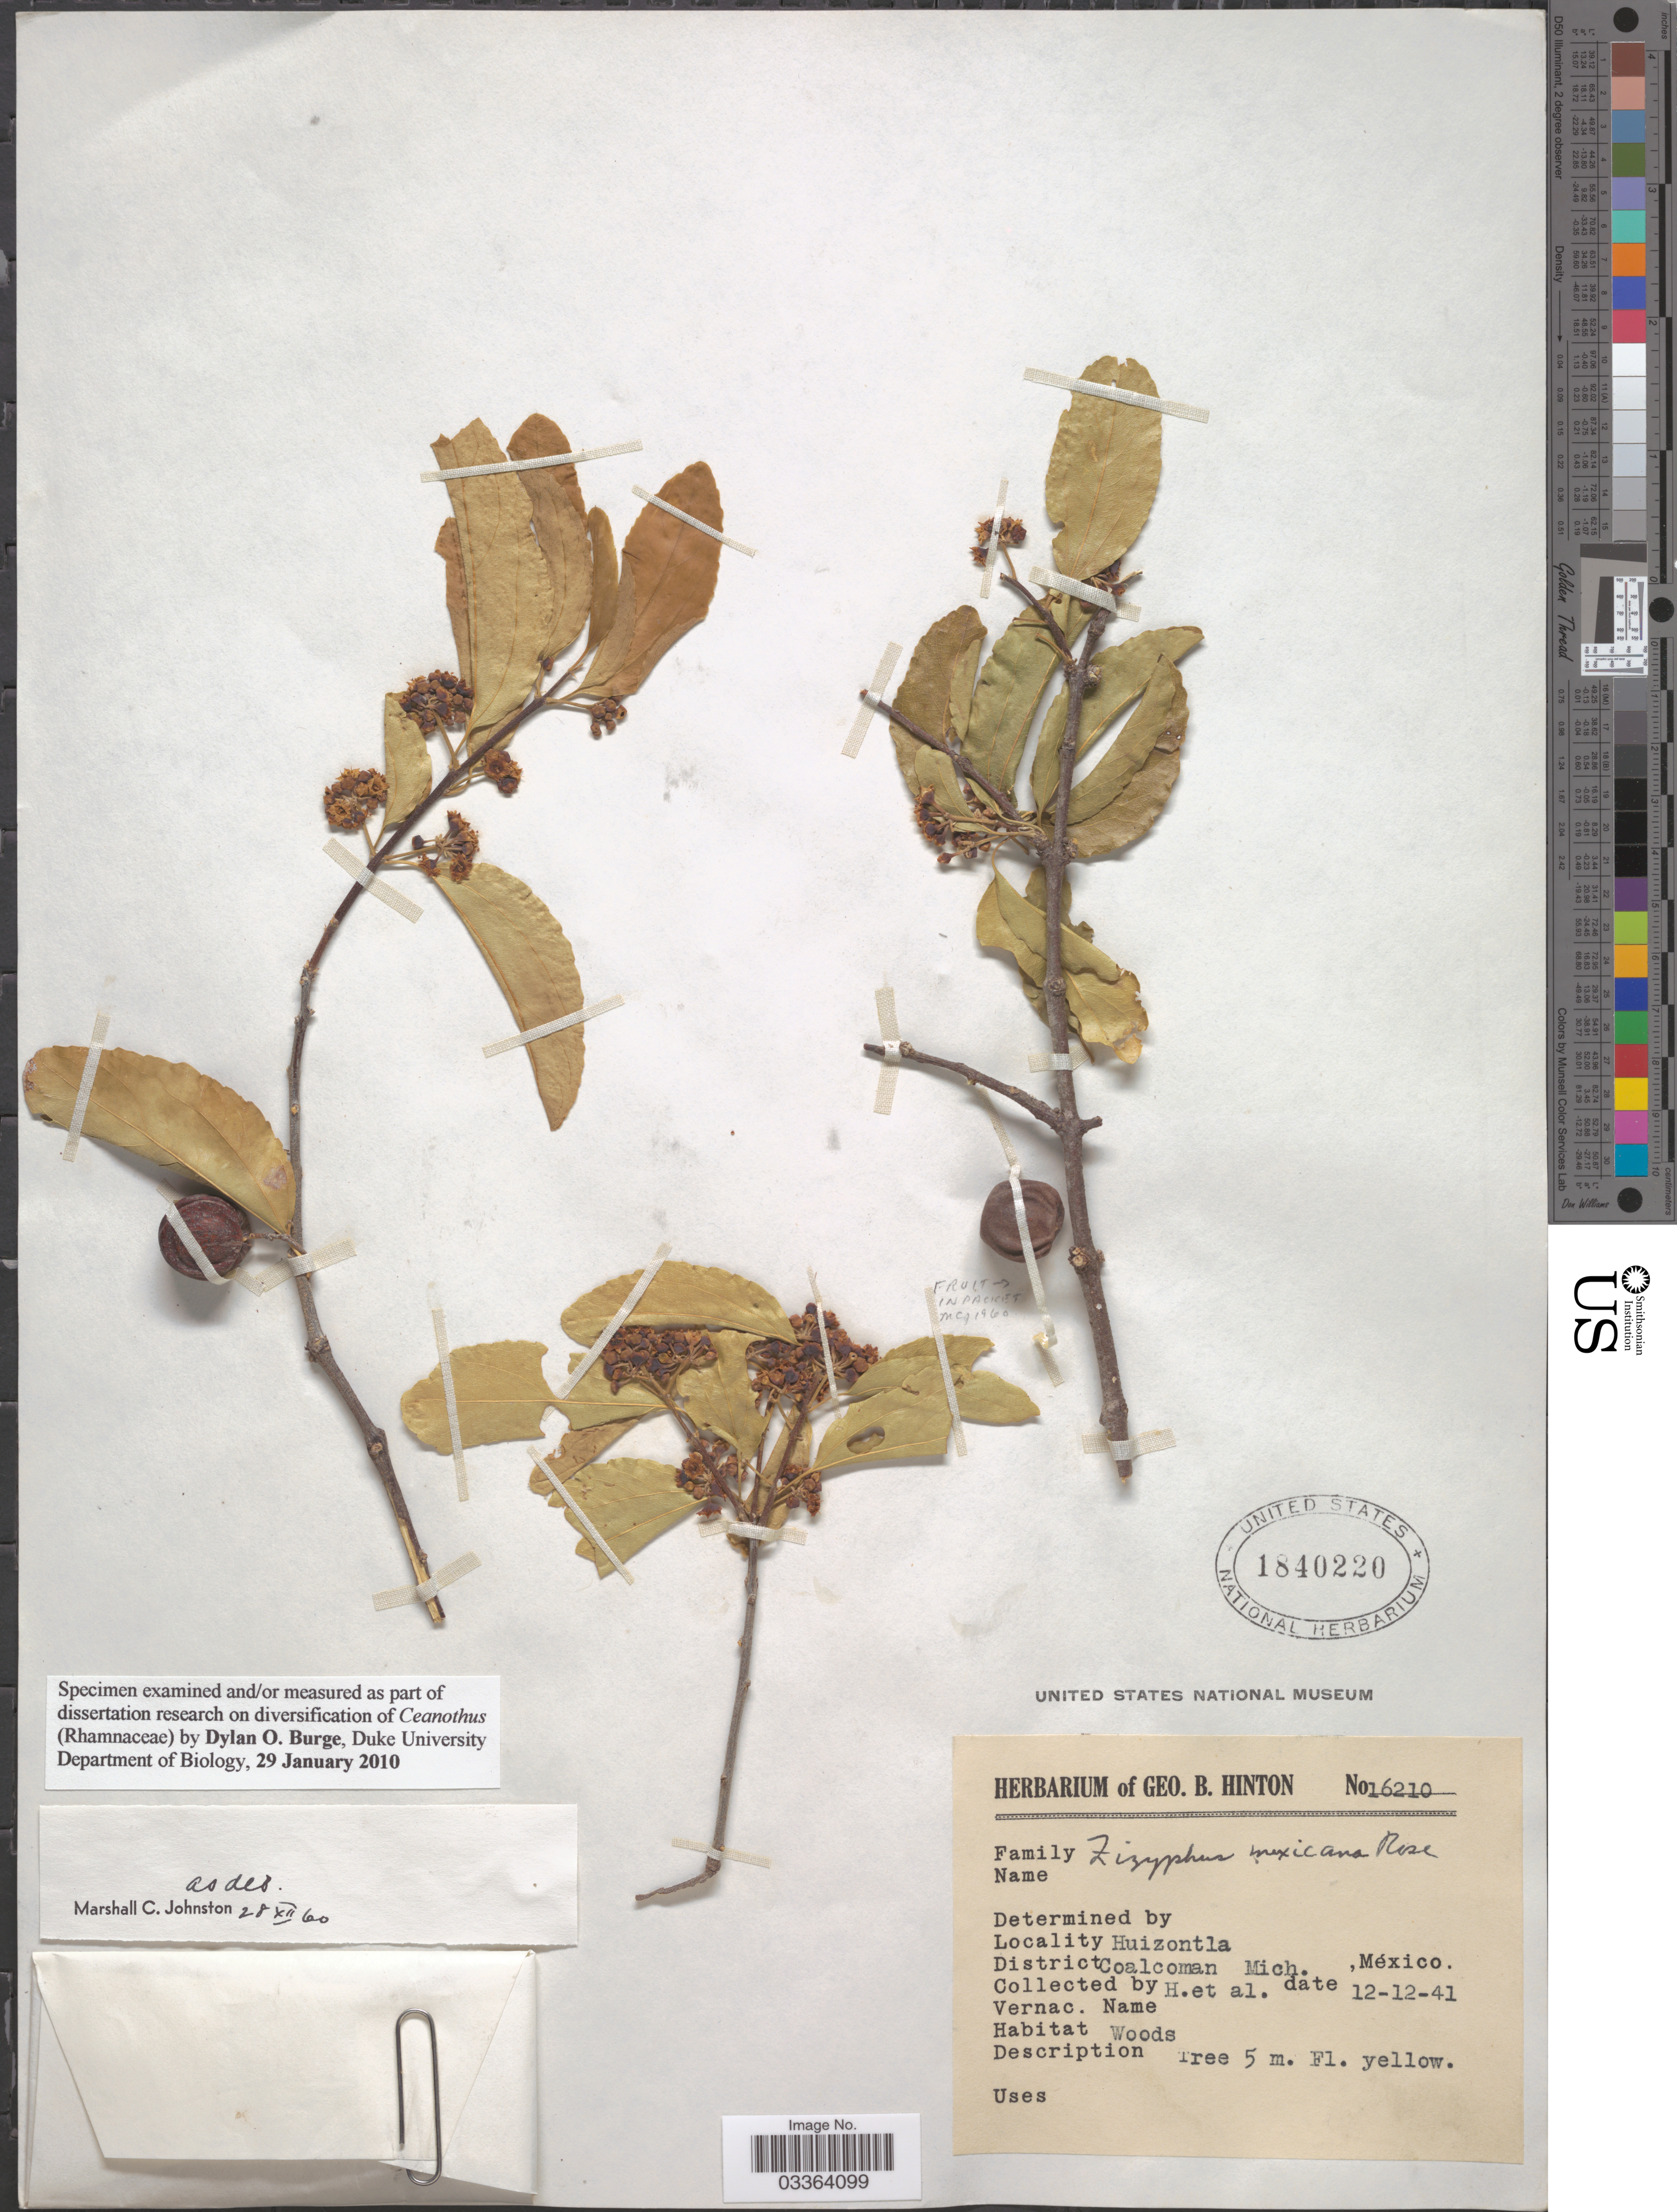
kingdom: Plantae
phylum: Tracheophyta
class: Magnoliopsida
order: Rosales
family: Rhamnaceae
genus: Sarcomphalus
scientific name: Sarcomphalus mexicanus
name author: (Rose) Hauenschild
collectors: G. B. Hinton & et al.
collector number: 16210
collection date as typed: Transcribed d/m/y: 12/12/41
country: Mexico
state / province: Michoacán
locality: Huizontla, District Coalcoman.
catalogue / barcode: US 1840220